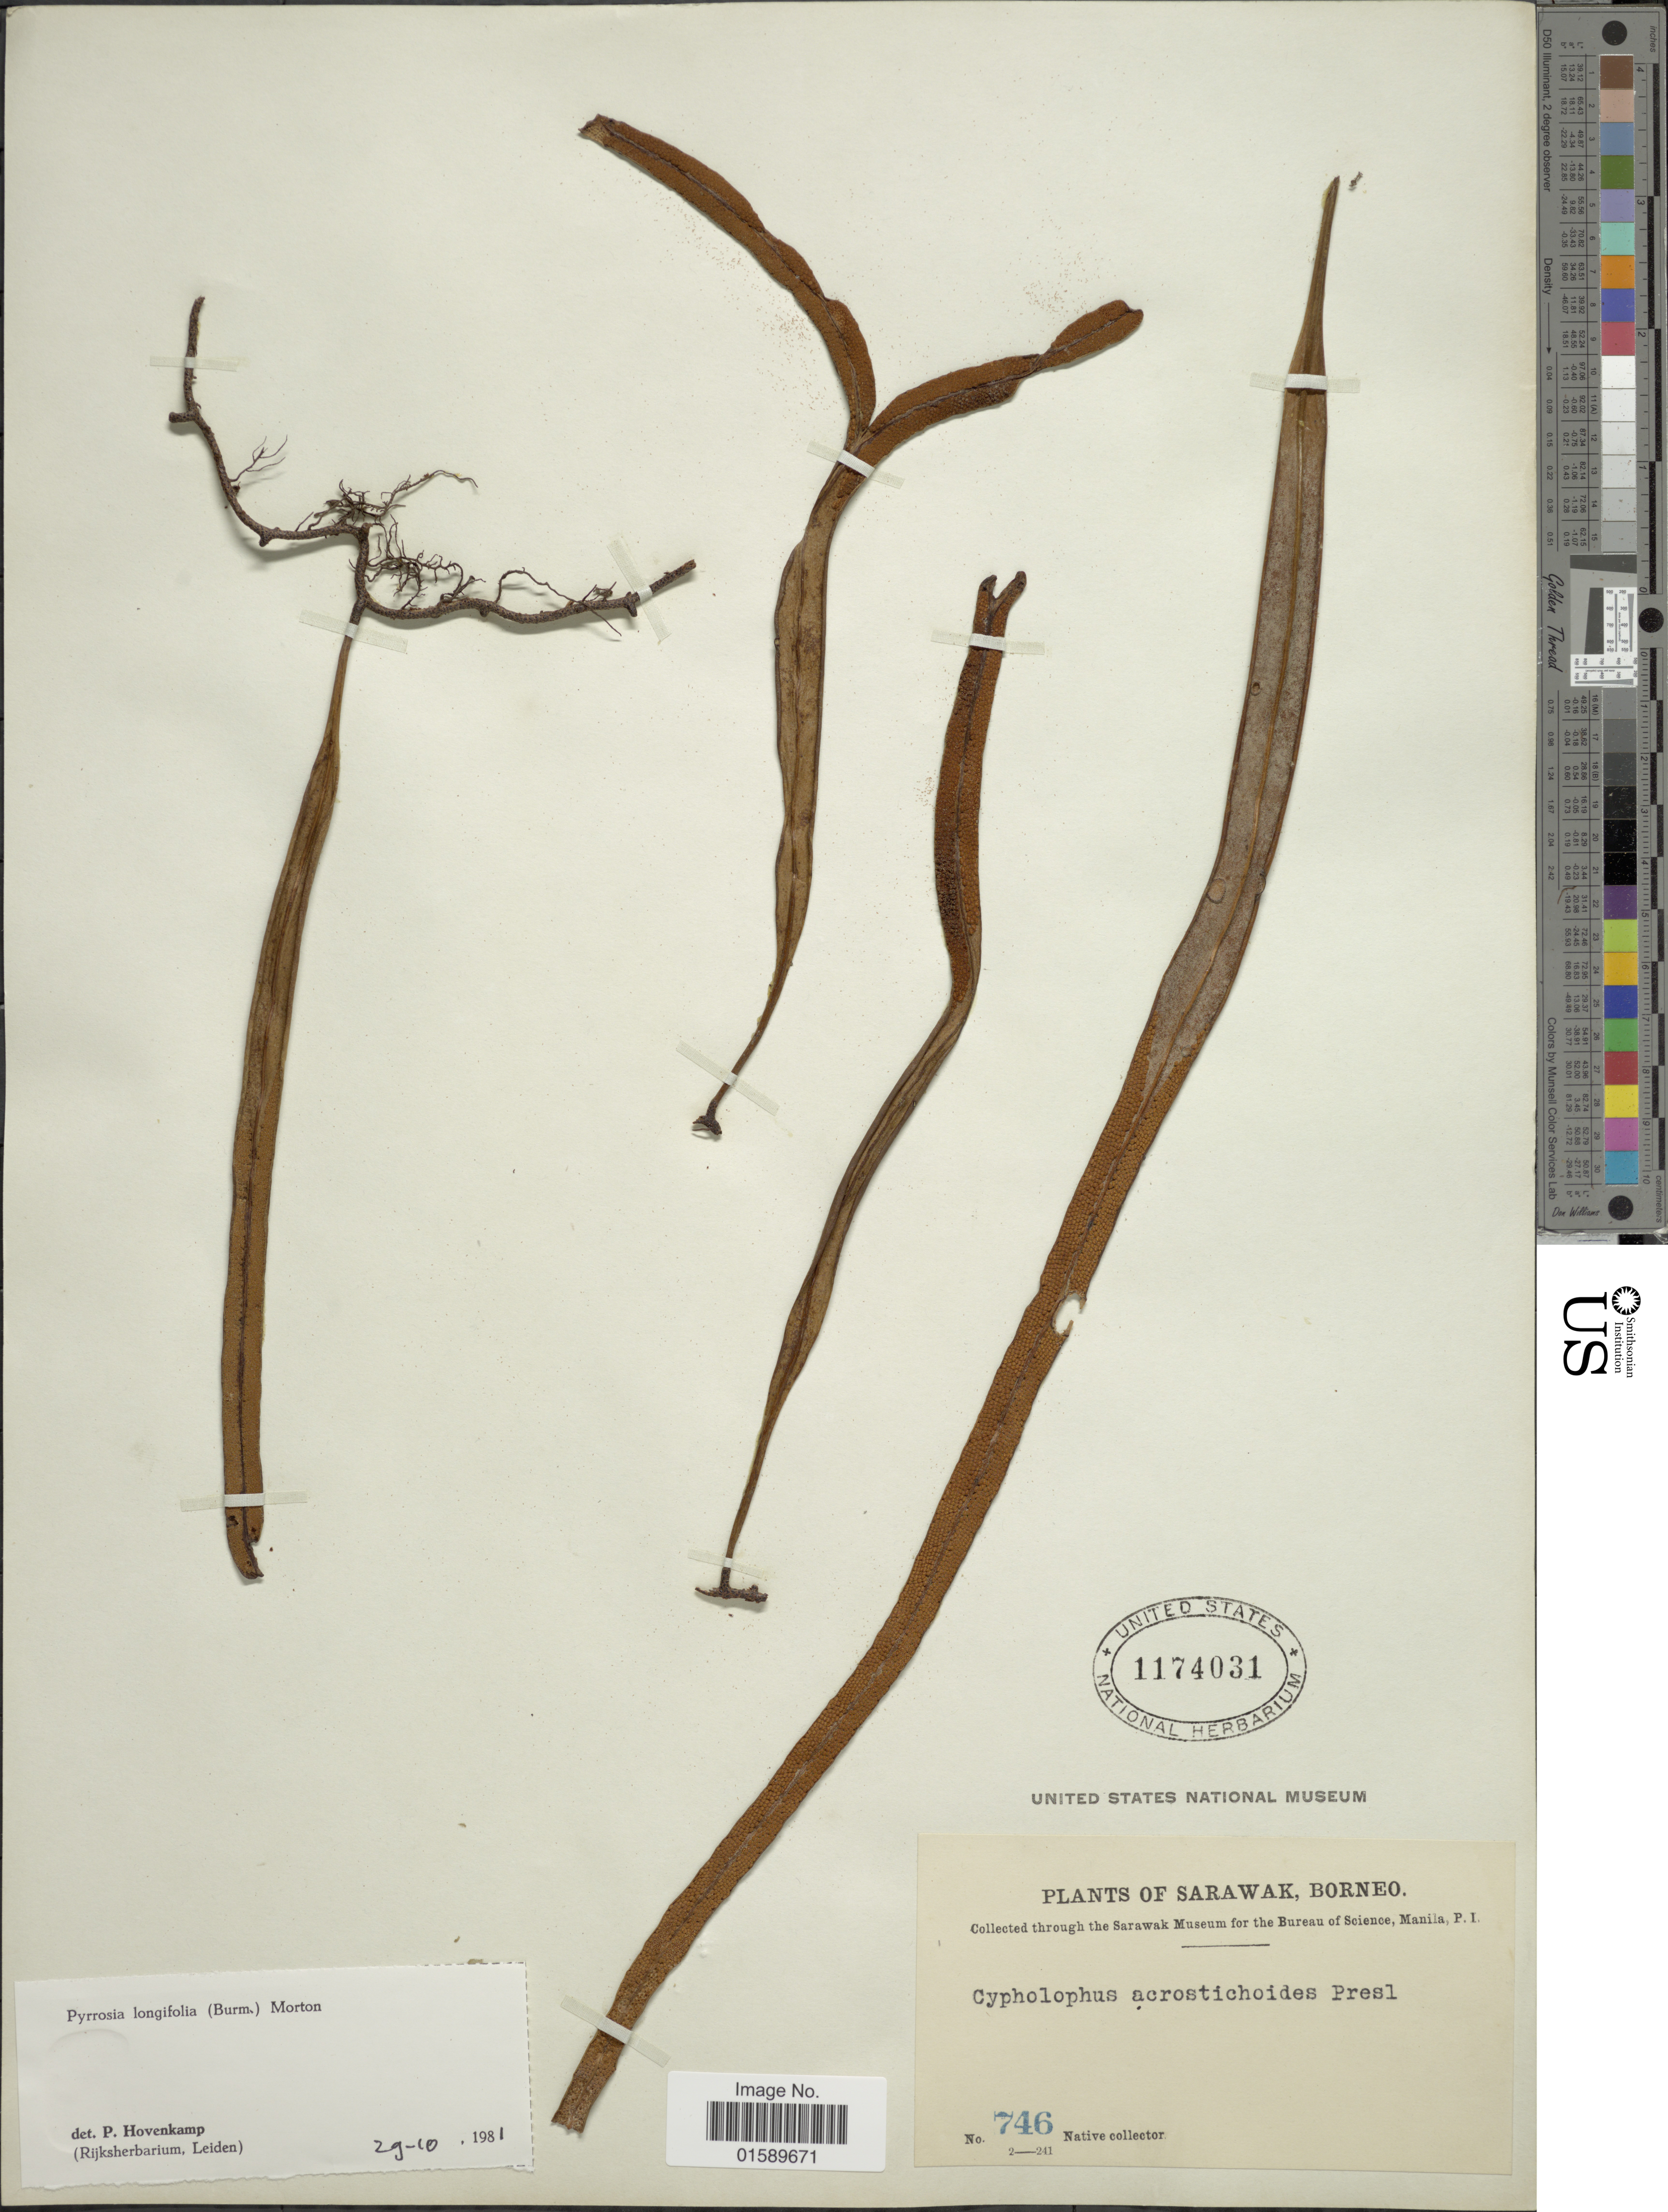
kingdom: Plantae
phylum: Tracheophyta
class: Polypodiopsida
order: Polypodiales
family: Polypodiaceae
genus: Pyrrosia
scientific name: Pyrrosia longifolia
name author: (Burm. f.) C.V. Morton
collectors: Native collector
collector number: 746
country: Malaysia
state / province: Sarawak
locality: Sarawak, Borneo.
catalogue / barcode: US 1174031